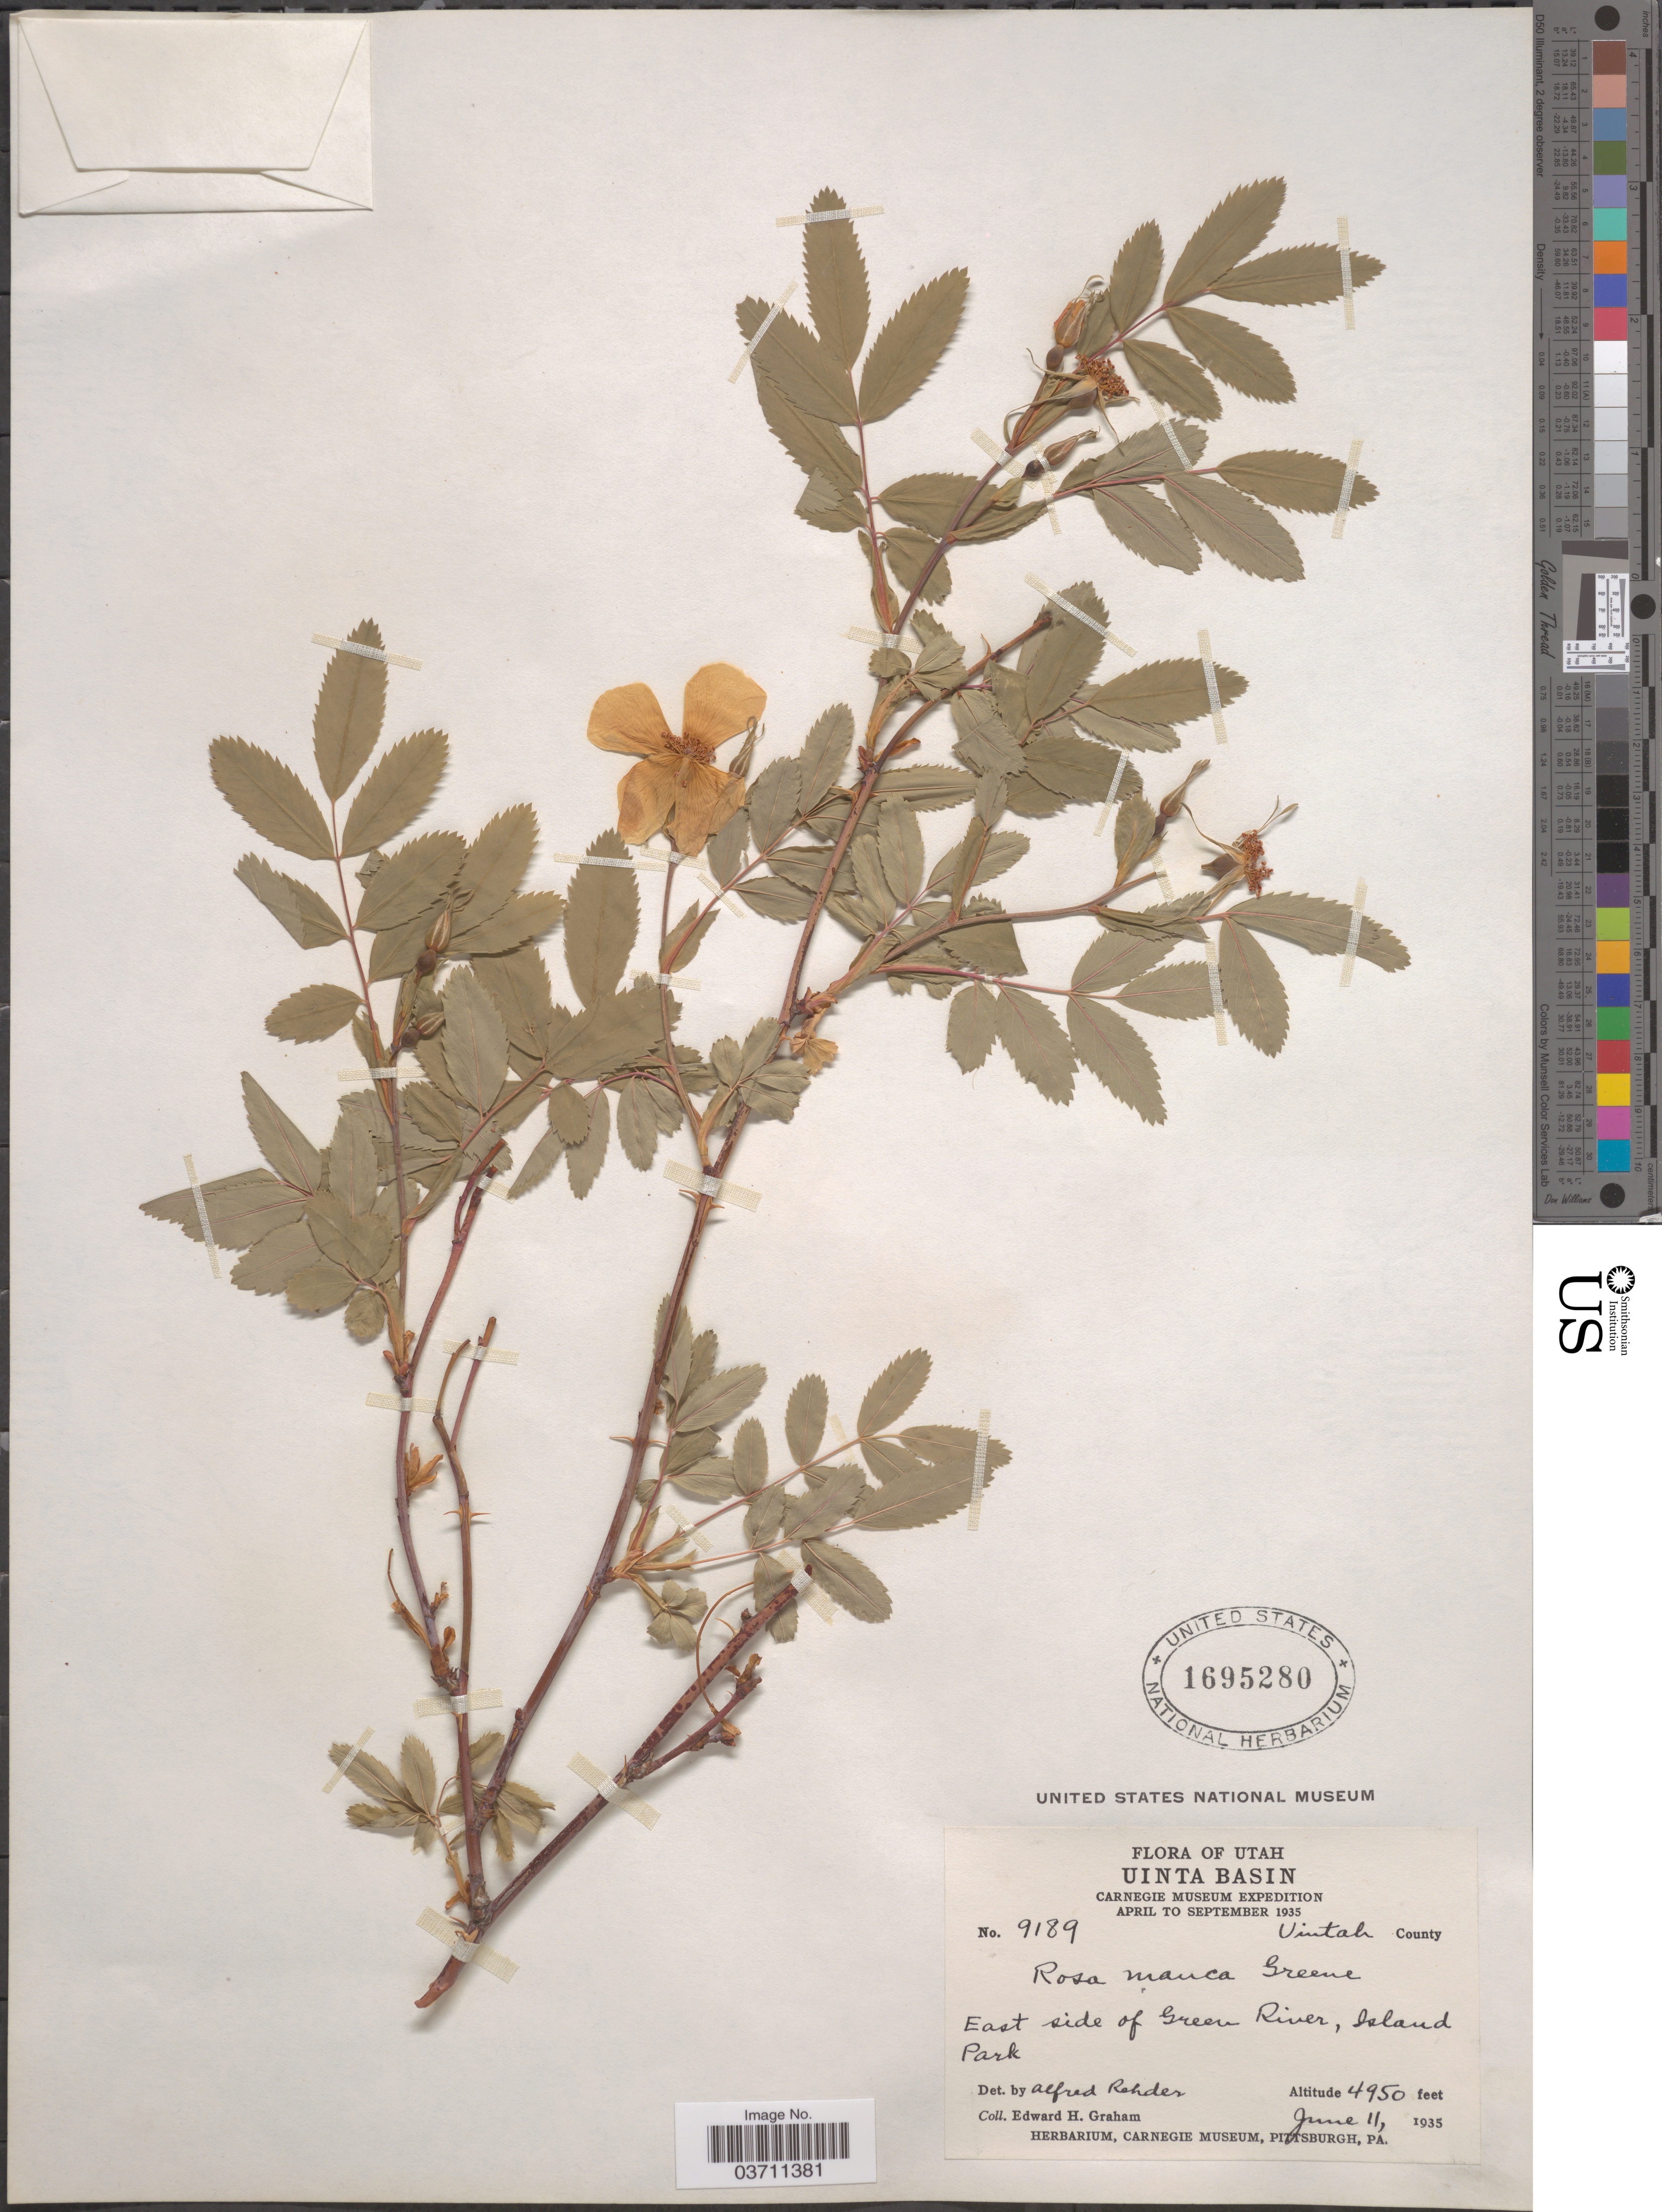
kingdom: Plantae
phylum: Tracheophyta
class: Magnoliopsida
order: Rosales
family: Rosaceae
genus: Rosa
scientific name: Rosa manca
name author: Greene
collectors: E. H. Graham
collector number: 9189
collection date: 1935-06-11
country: United States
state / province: Utah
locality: Uinta Basin. Uintah County. East side of Green River, Island Park.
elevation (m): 1509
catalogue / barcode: US 1695280